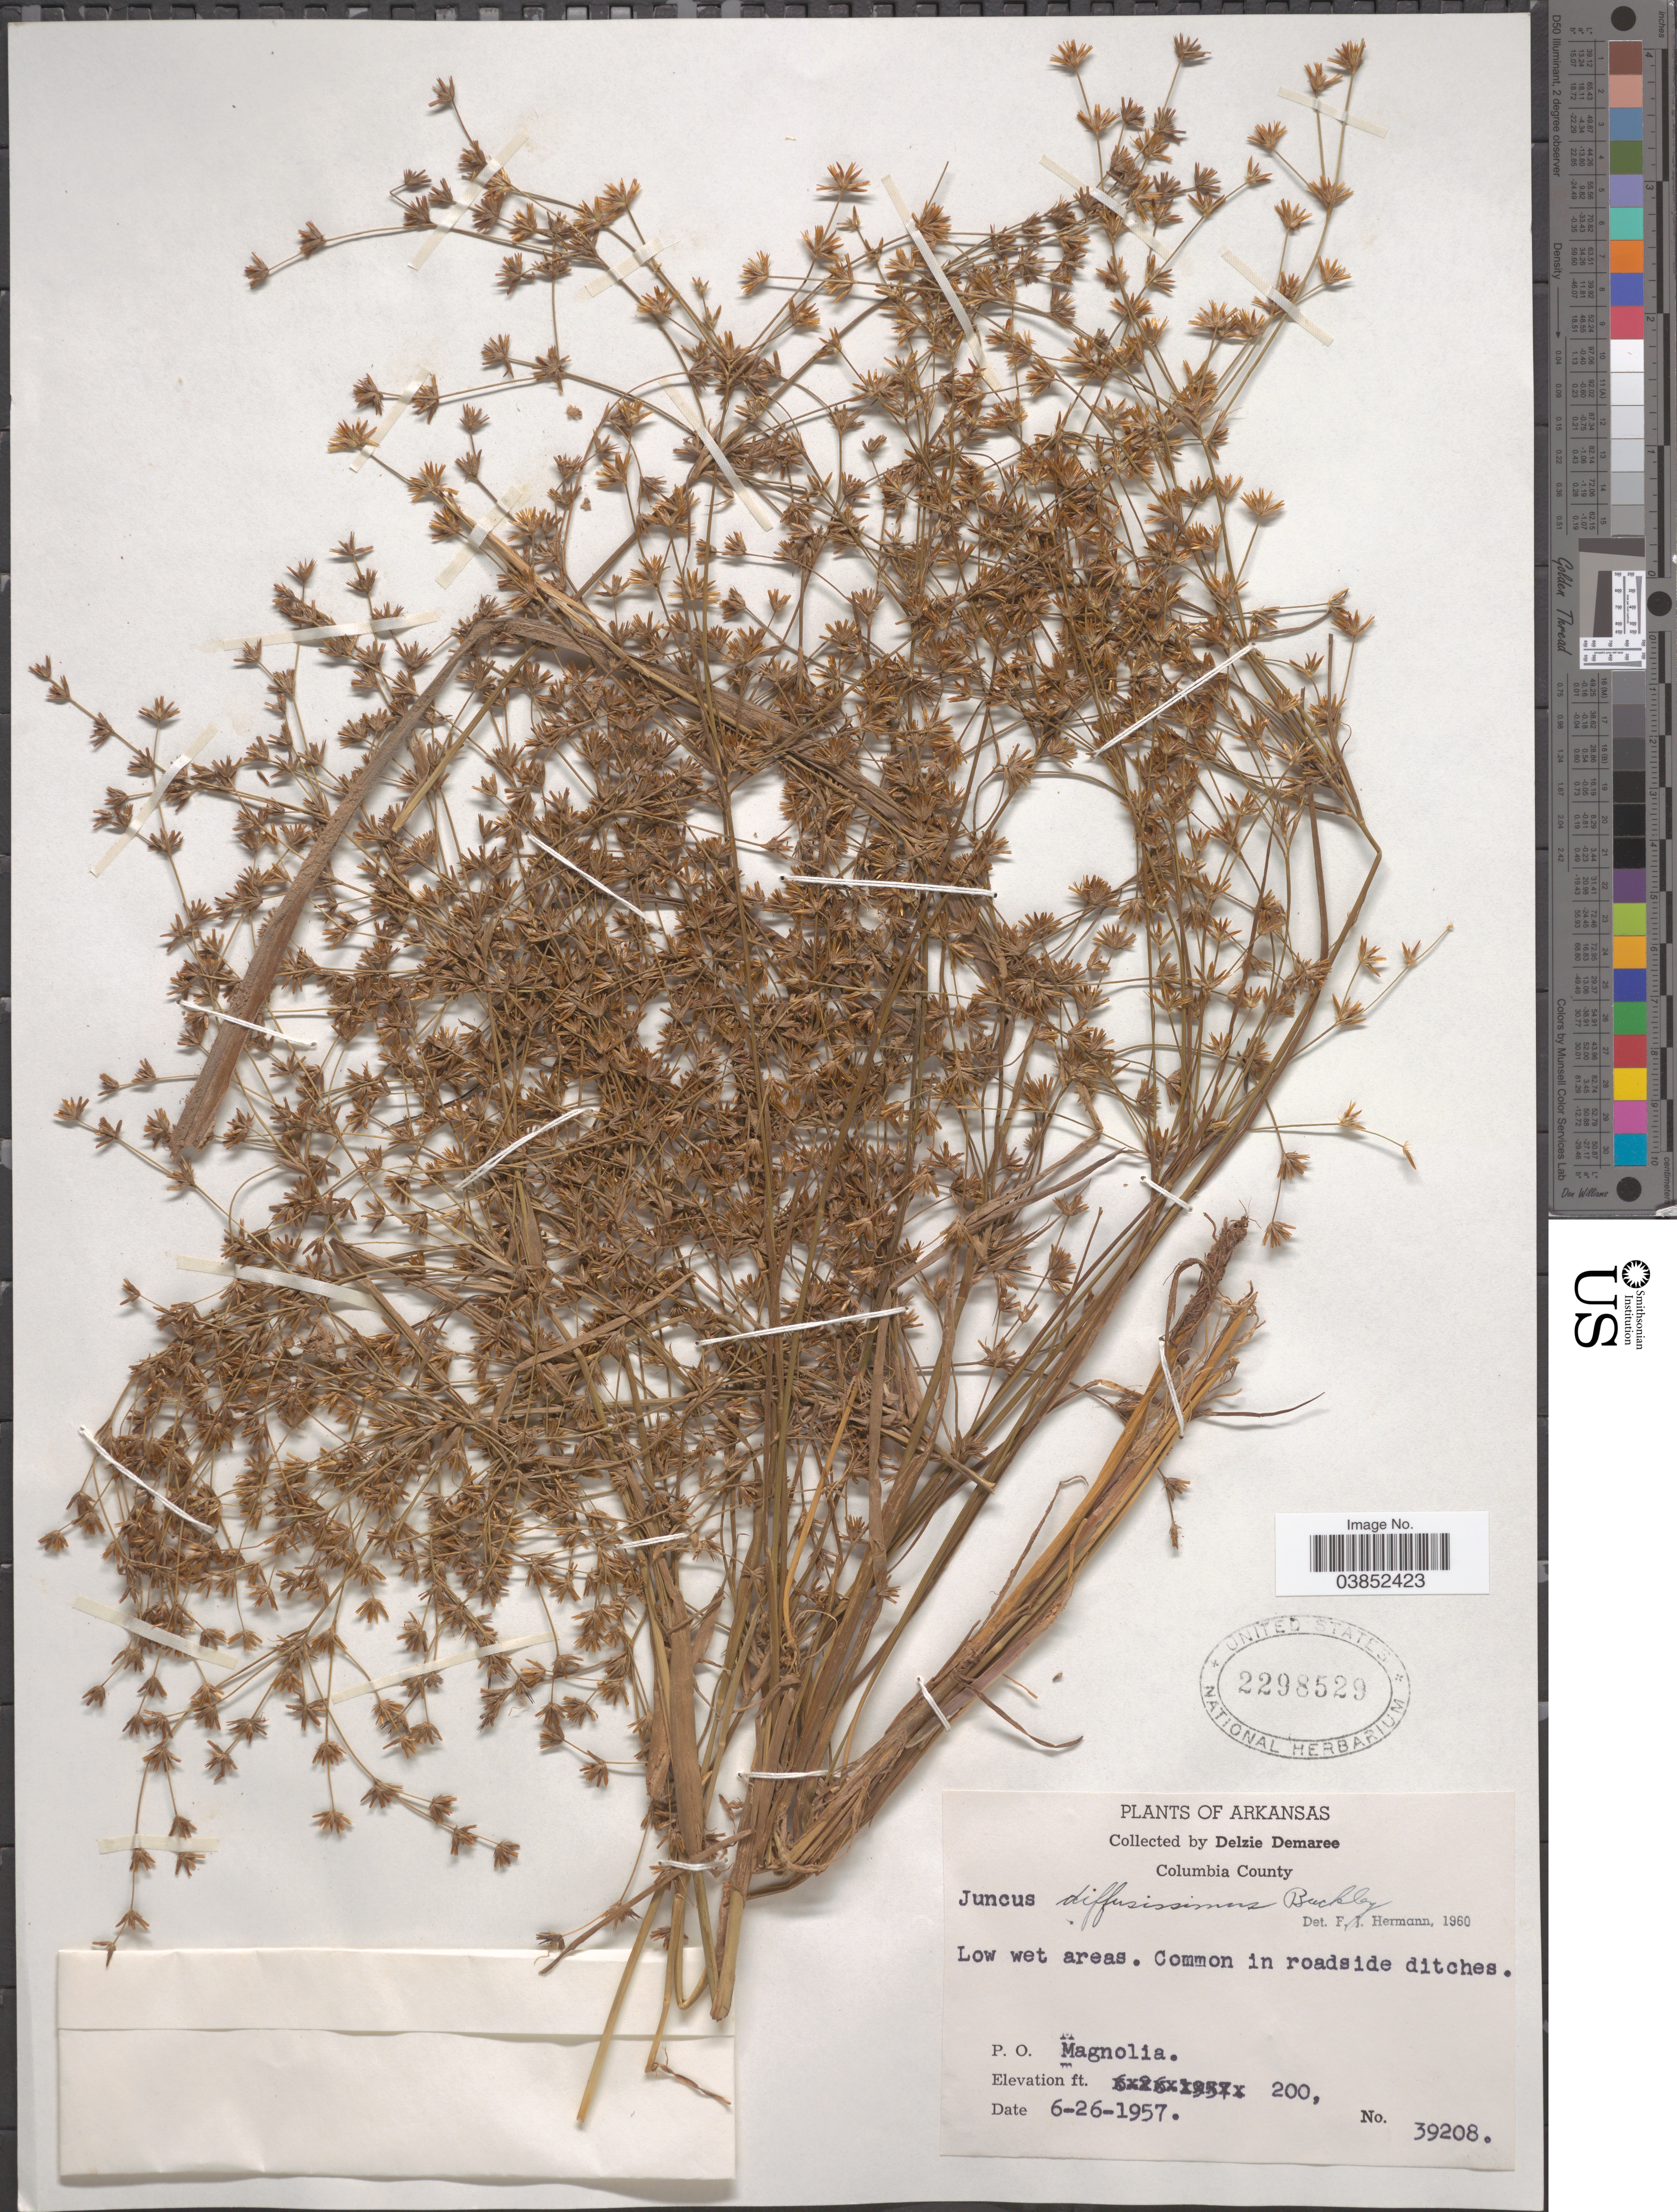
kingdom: Plantae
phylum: Tracheophyta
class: Liliopsida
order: Poales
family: Juncaceae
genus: Juncus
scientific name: Juncus diffusissimus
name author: Buckley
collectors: D. Demaree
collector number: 39208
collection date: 1957-06-26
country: United States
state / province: Arkansas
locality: Columbia County. P. O. Magnolia.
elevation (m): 61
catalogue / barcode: US 2298529